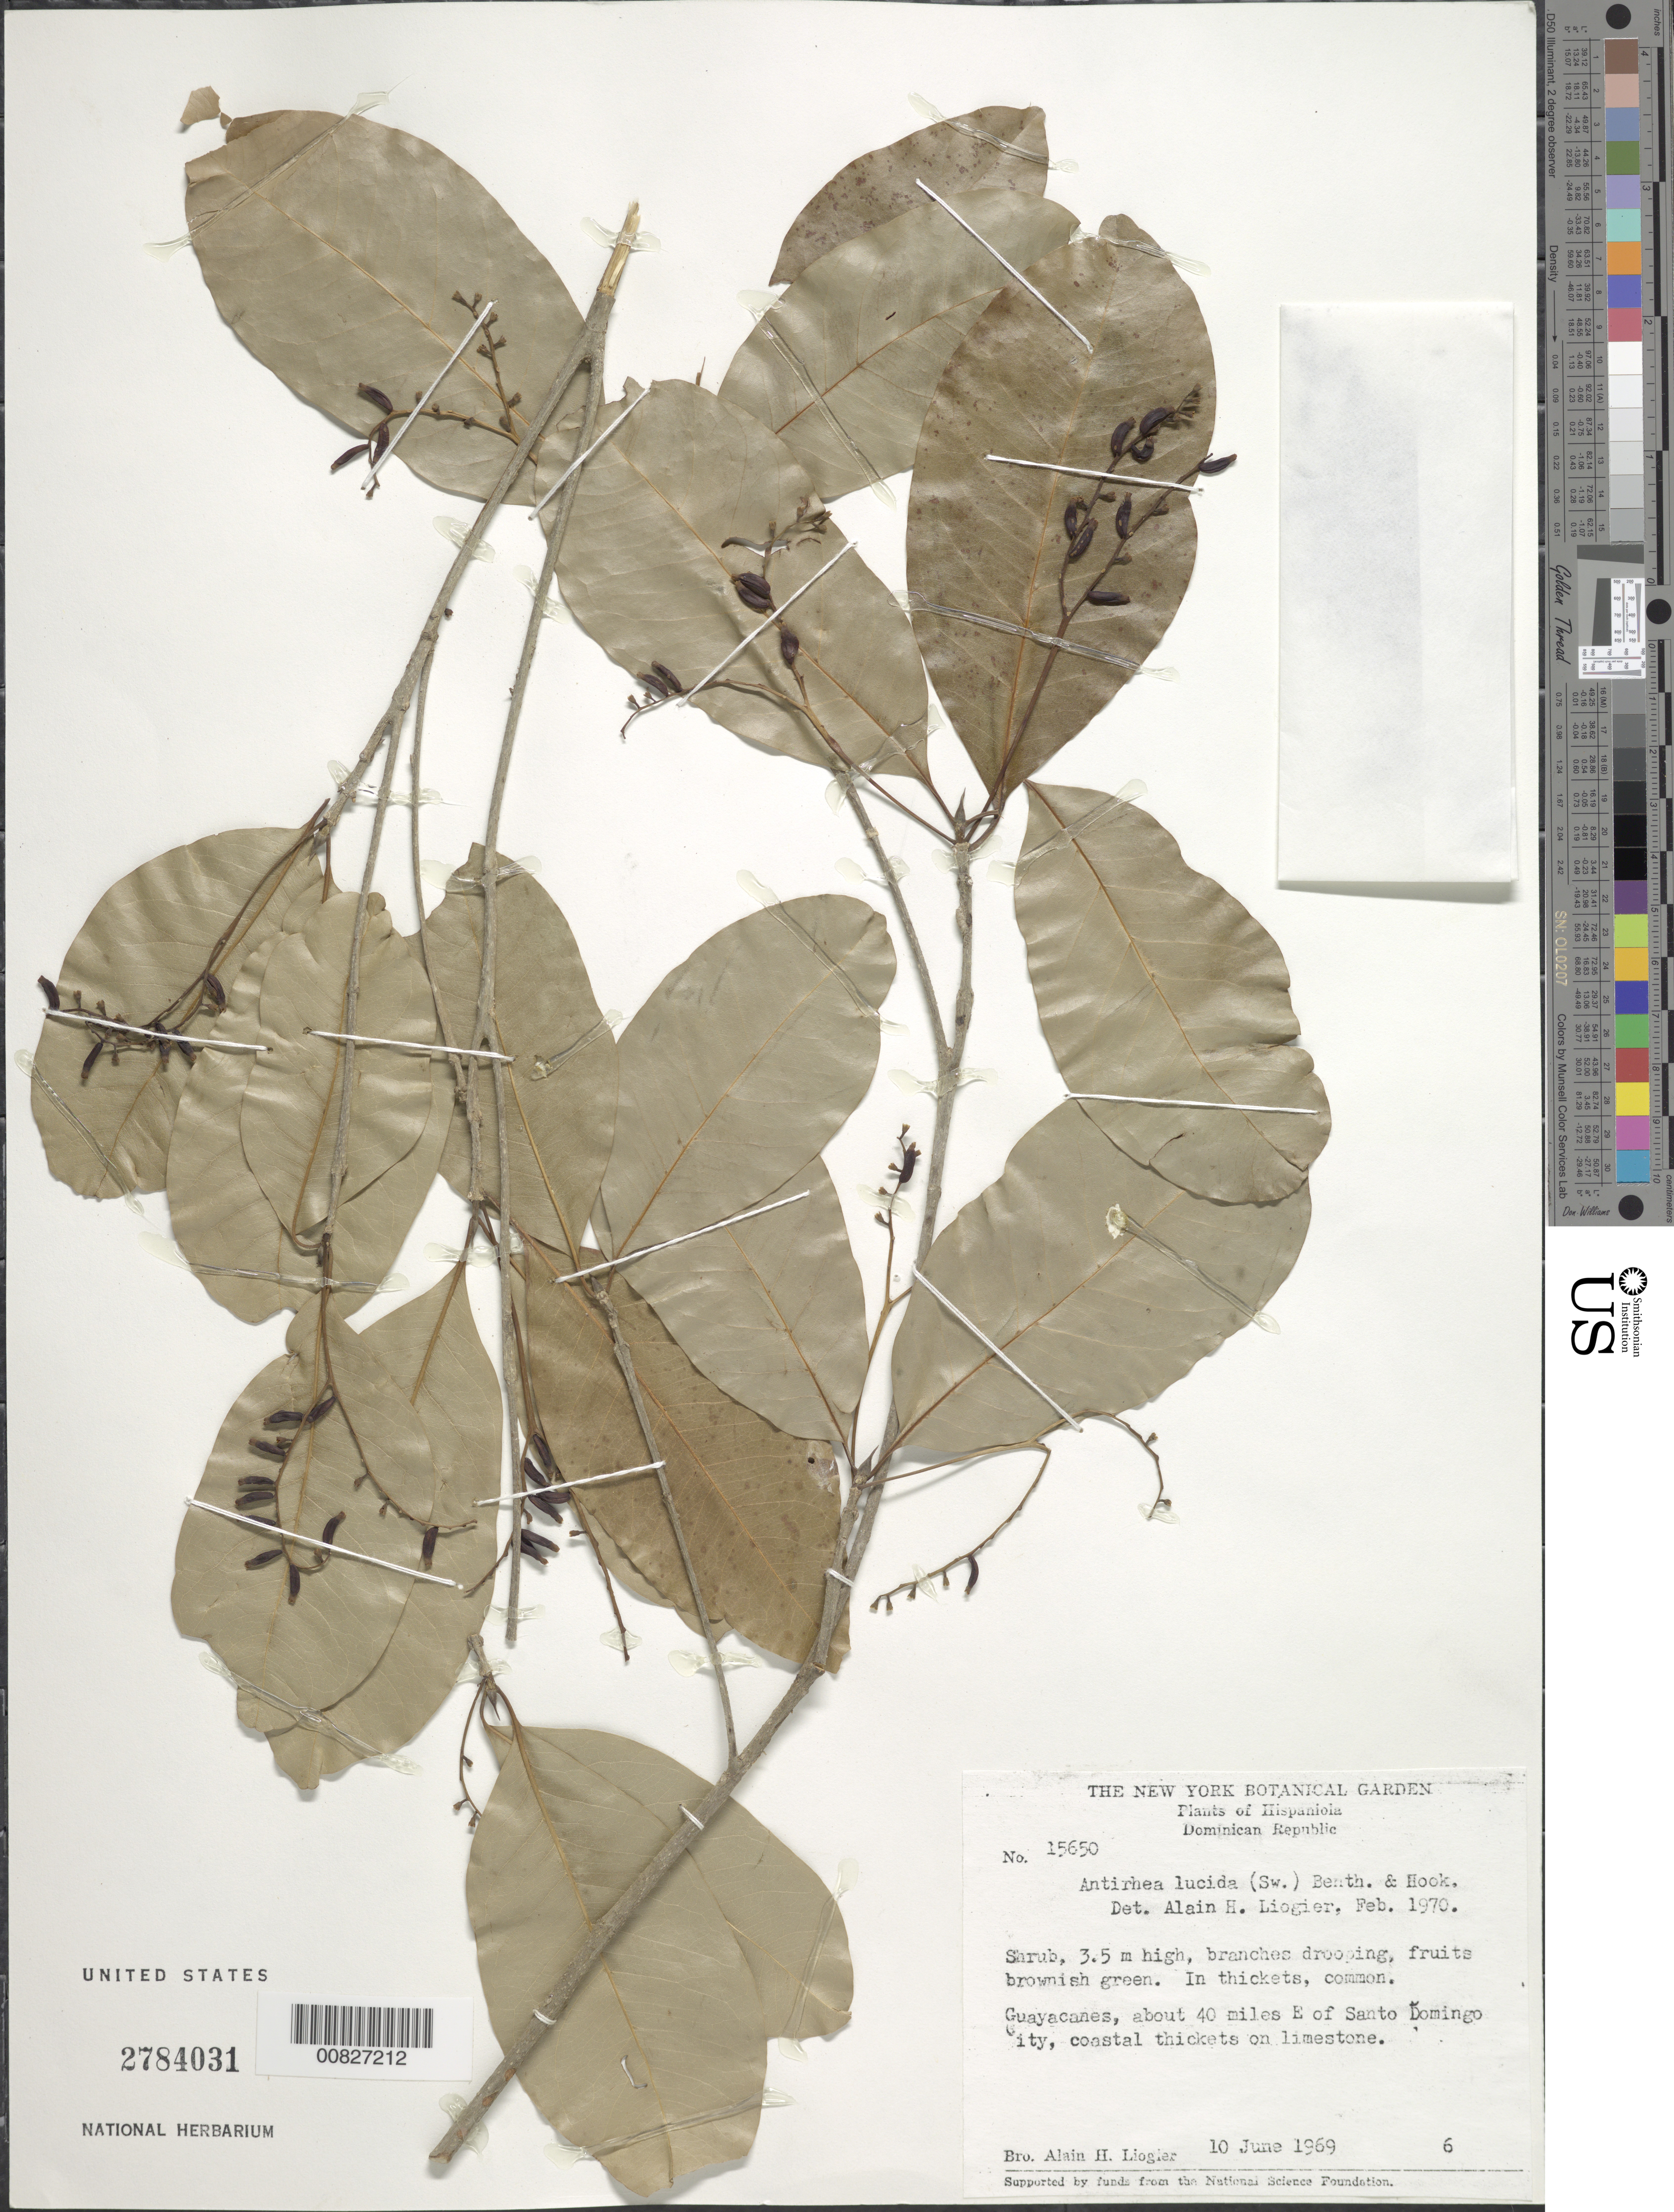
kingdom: Plantae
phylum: Tracheophyta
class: Magnoliopsida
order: Gentianales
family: Rubiaceae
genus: Stenostomum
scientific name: Stenostomum lucidum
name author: (Sw.) C.F. Gaertn.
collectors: A. H. Liogier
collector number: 15650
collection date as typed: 10 Jun 1969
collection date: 1969-06-10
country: Dominican Republic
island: Hispaniola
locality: Guayacanes, about 40 miles E of Santo Domingo City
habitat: Coastal thickets on limestone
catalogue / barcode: US 2784031